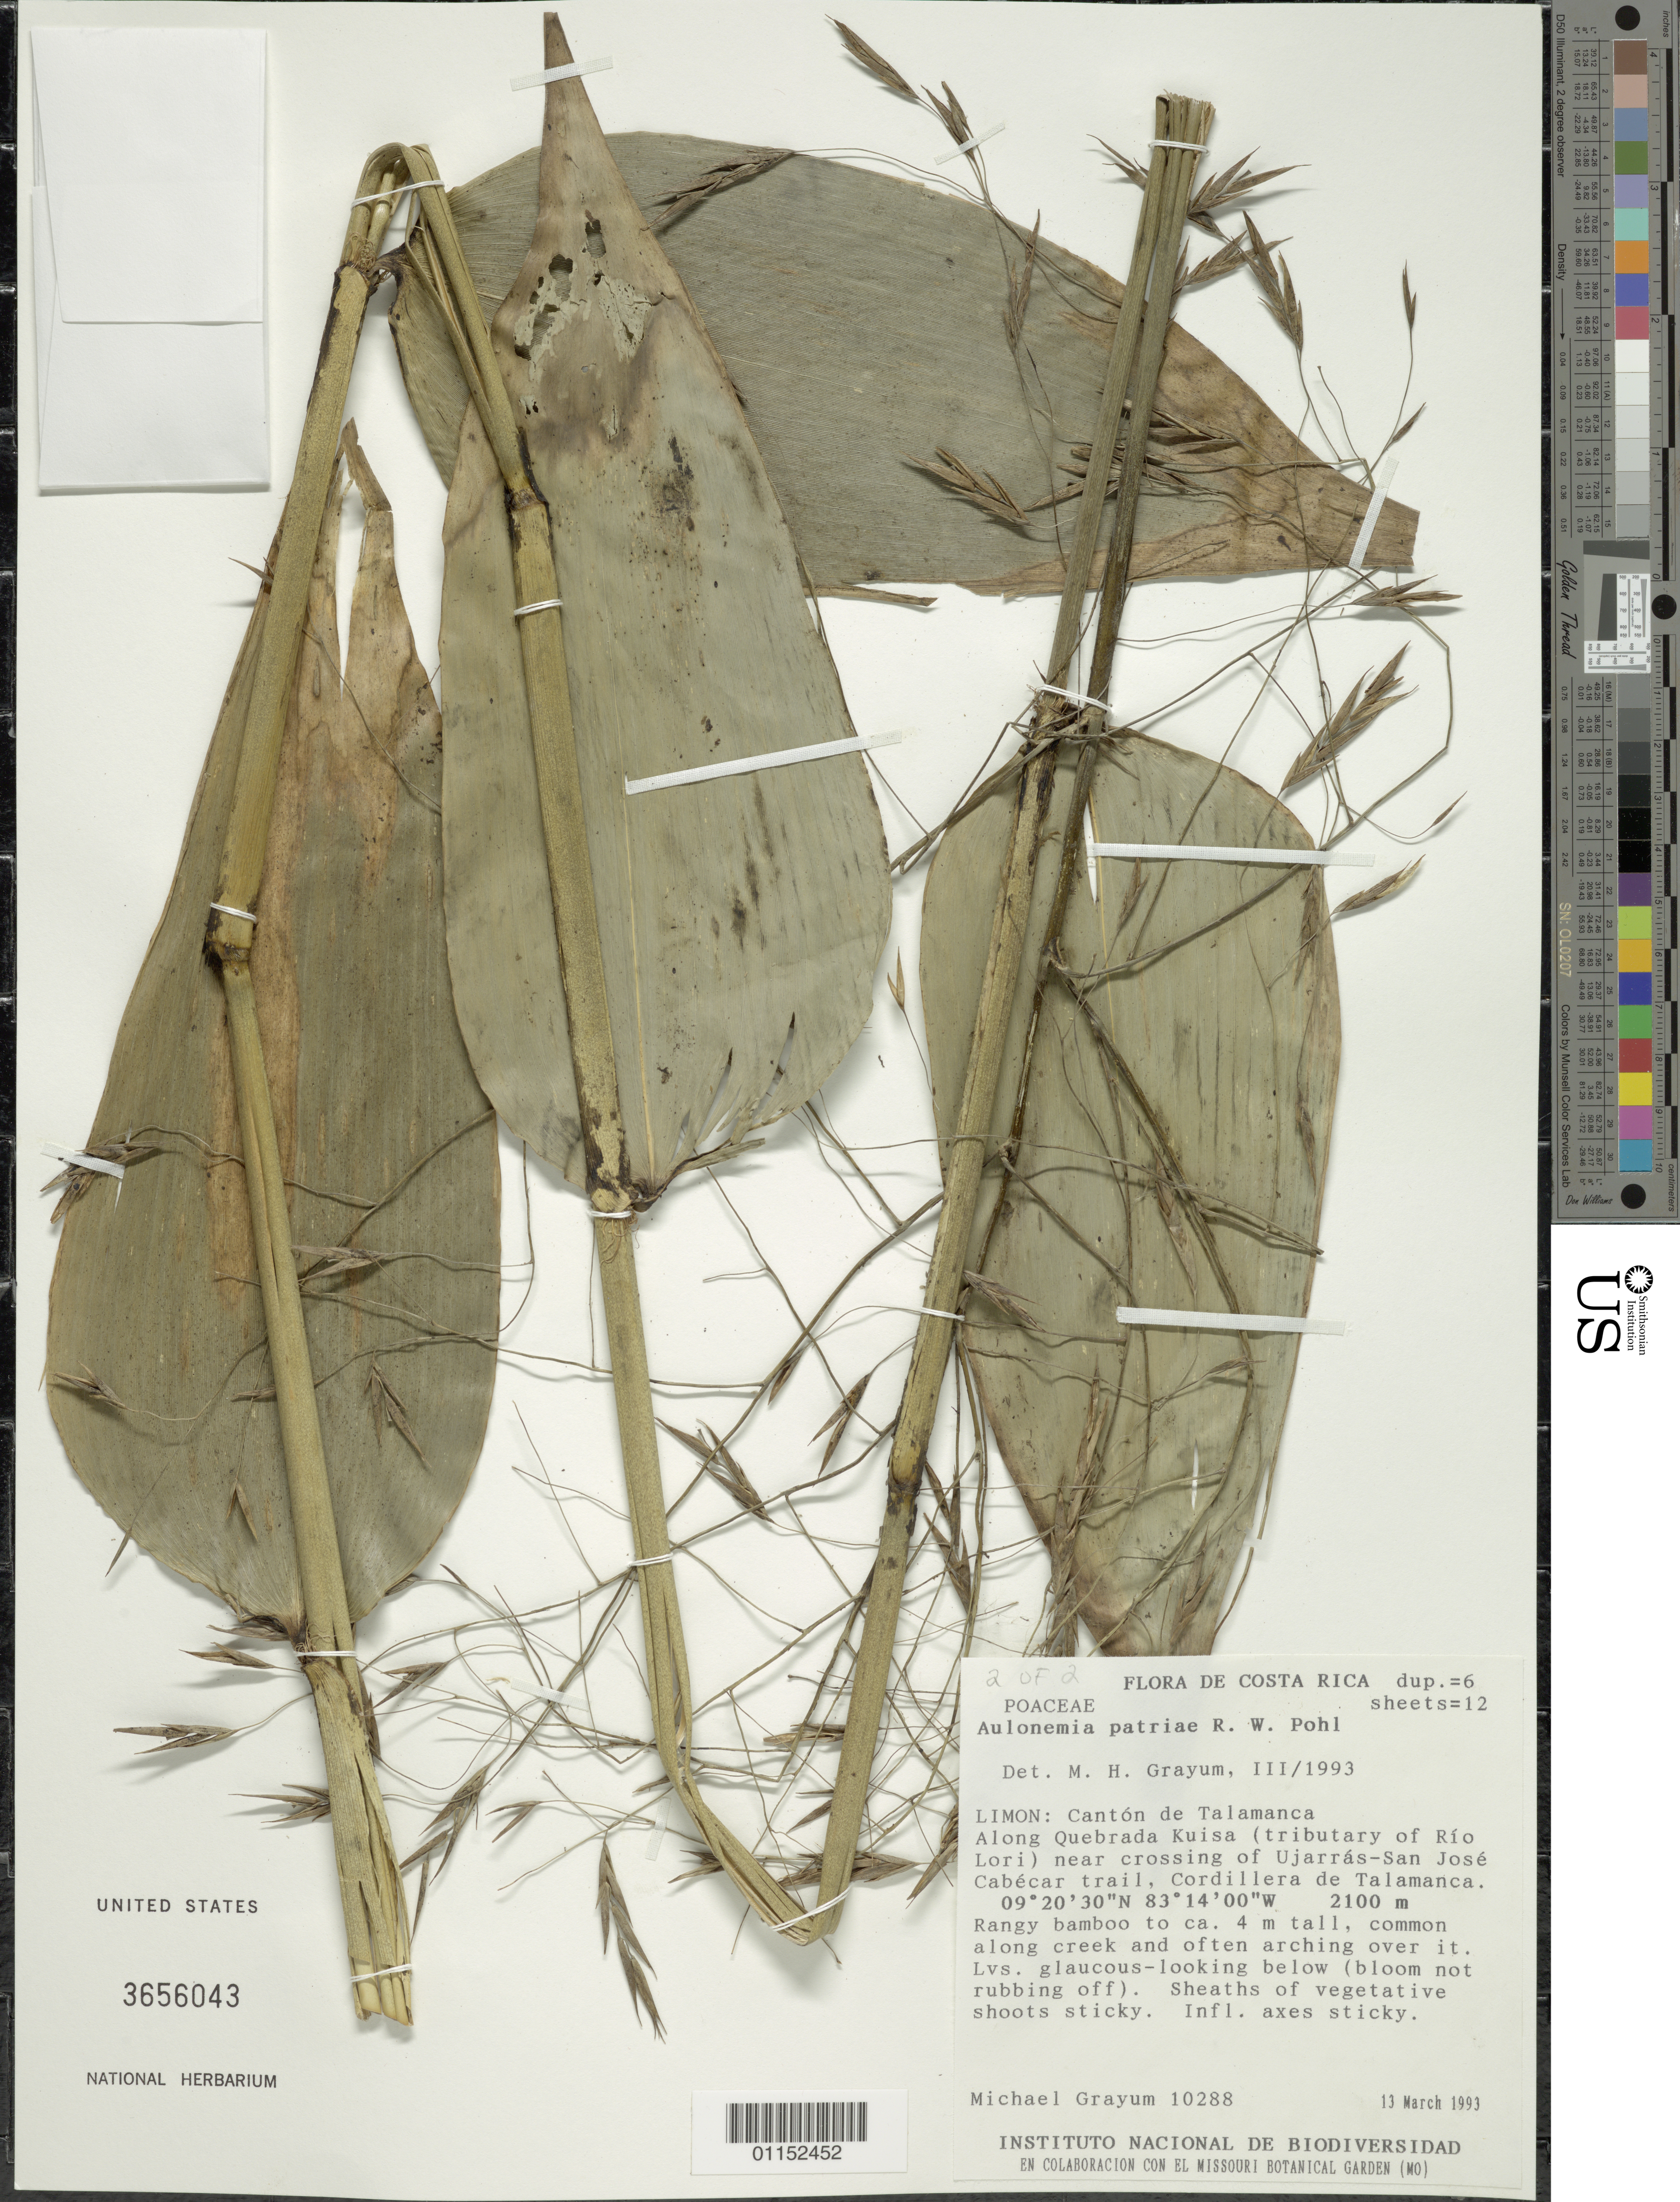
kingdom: Plantae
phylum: Tracheophyta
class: Liliopsida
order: Poales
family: Poaceae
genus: Aulonemia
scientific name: Aulonemia patriae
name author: R.W. Pohl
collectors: M. H. Grayum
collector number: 10288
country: Costa Rica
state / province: Limon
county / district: Talamanca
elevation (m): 2100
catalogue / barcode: US 3656043